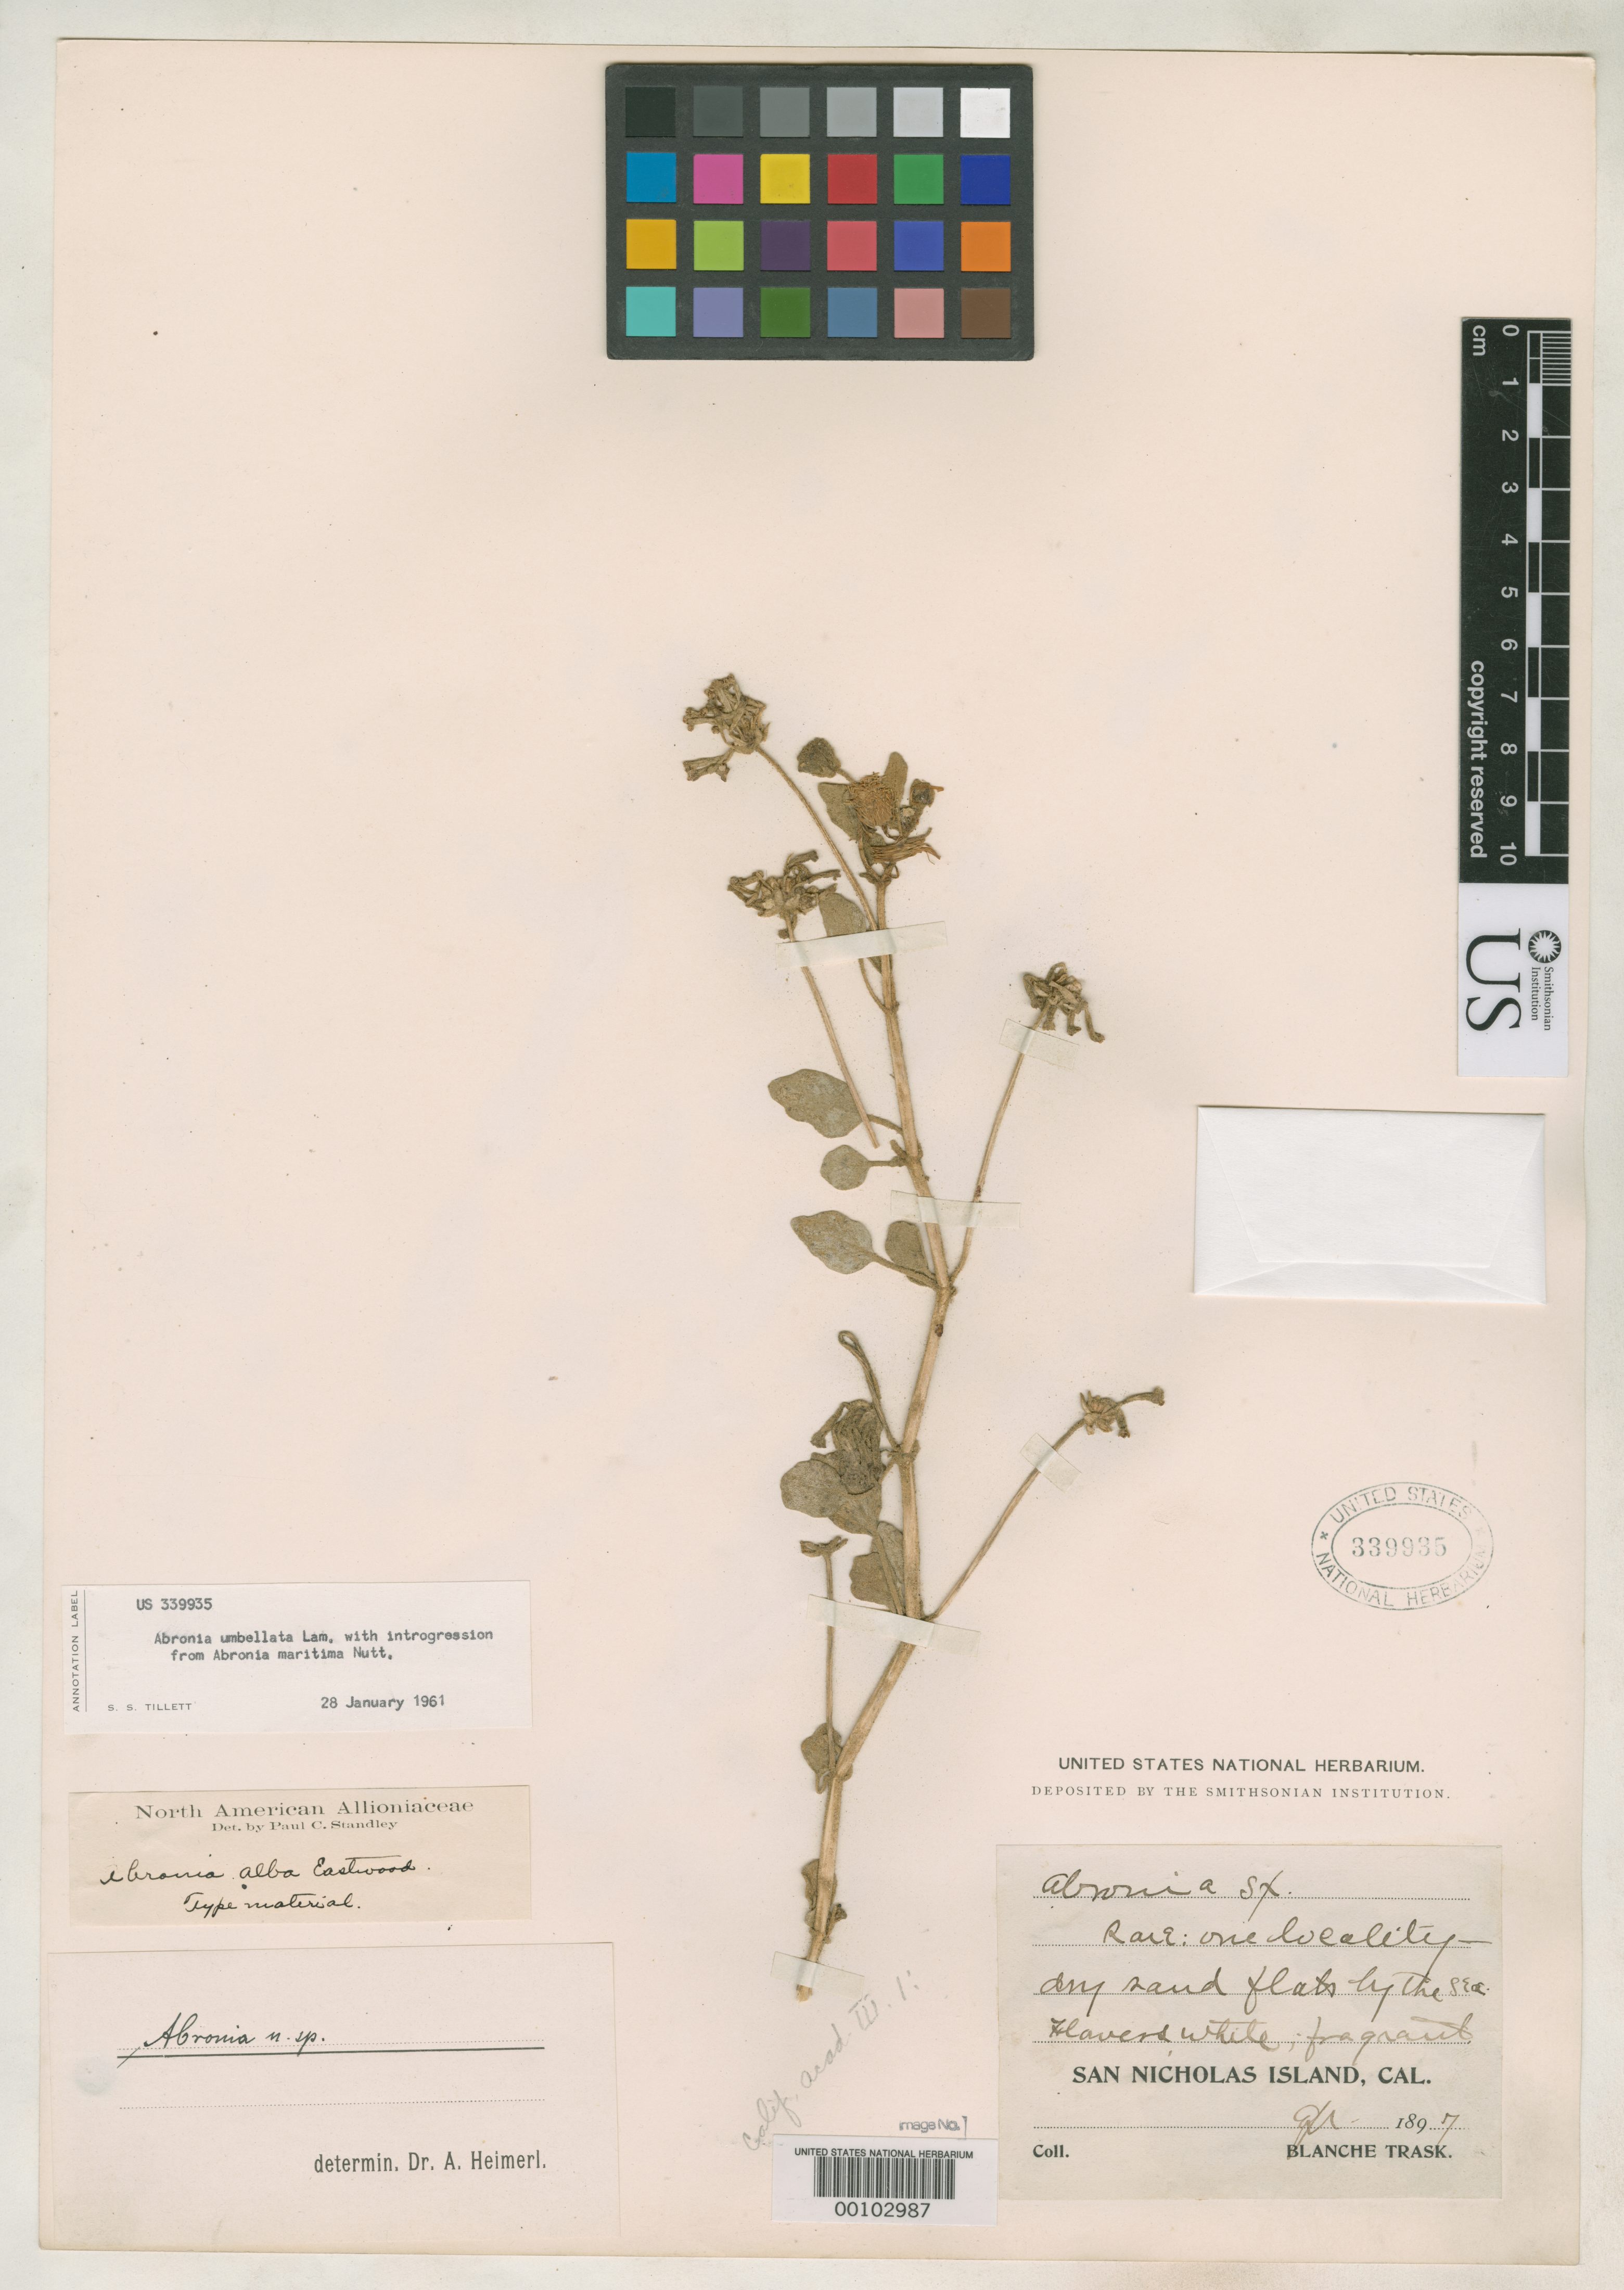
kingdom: Plantae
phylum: Tracheophyta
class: Magnoliopsida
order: Caryophyllales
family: Nyctaginaceae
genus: Abronia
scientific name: Abronia alba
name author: Eastw.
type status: Type Collection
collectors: B. Trask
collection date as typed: Apr 1897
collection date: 1897-04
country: United States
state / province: California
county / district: Ventura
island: San Nicolas Island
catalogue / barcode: US 339935